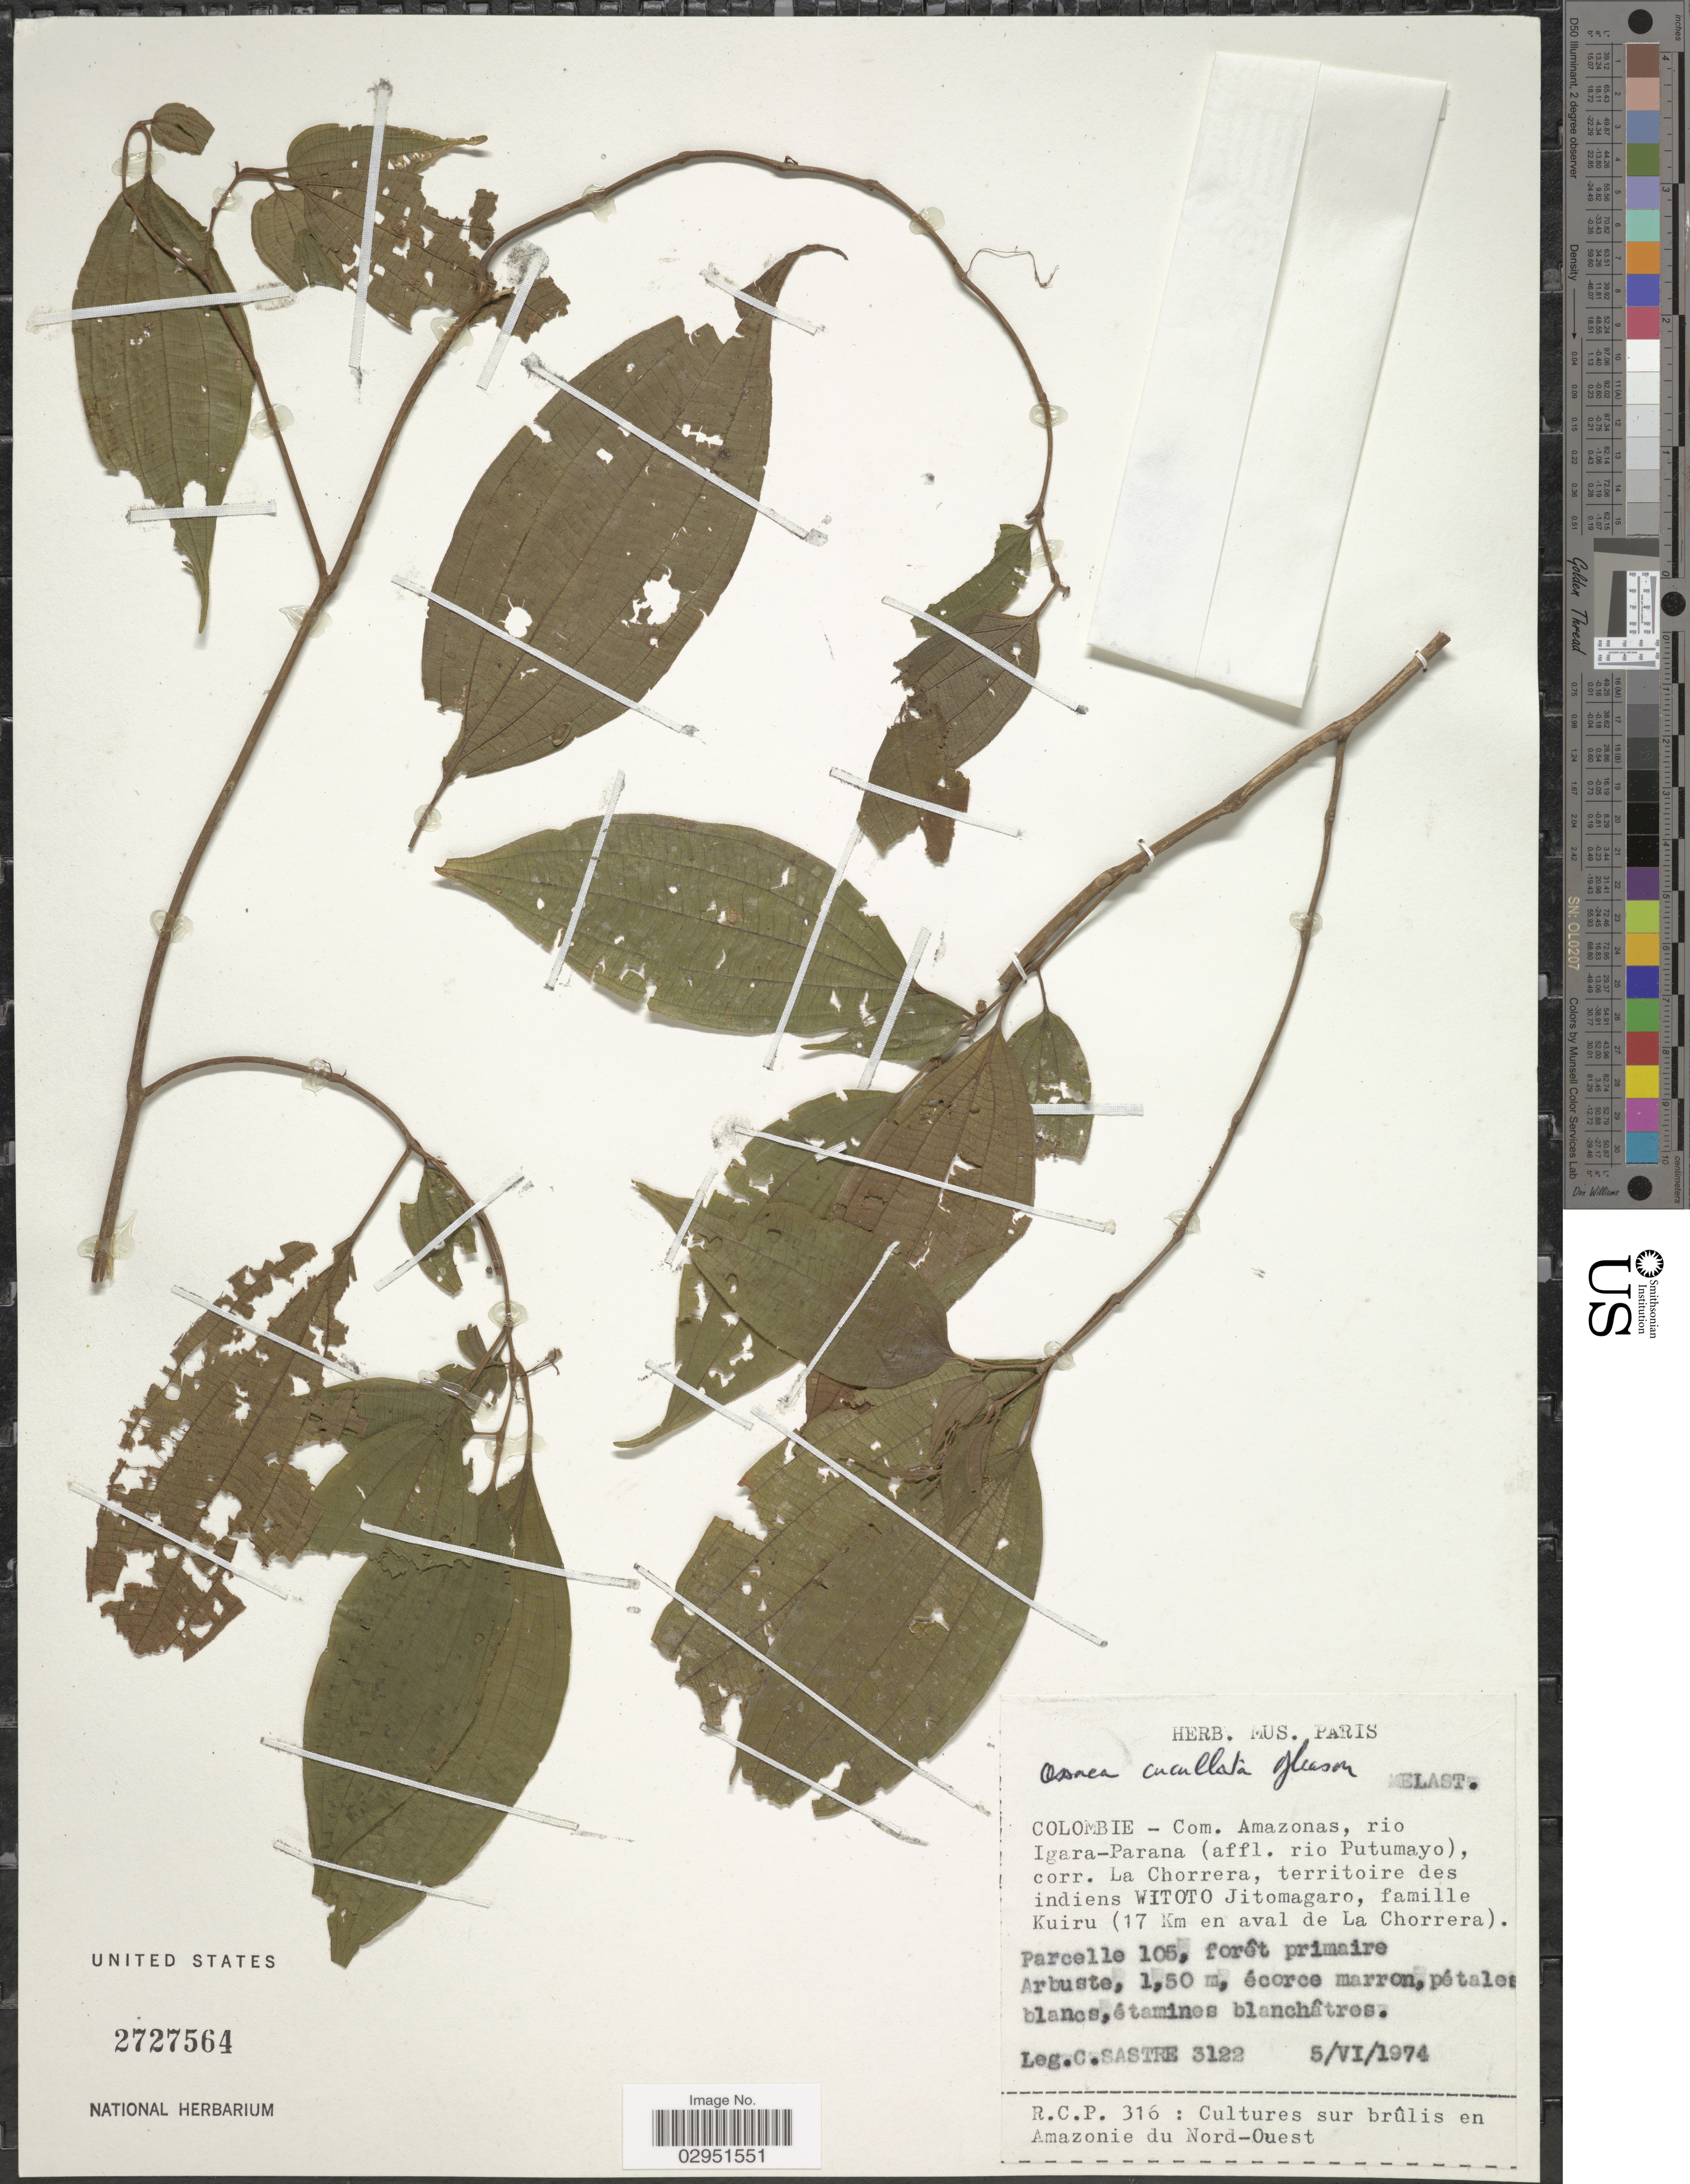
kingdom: Plantae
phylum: Tracheophyta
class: Magnoliopsida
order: Myrtales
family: Melastomataceae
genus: Ossaea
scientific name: Ossaea cucullata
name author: Gleason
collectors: C. Sastre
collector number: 3122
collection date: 1974-06-05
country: Colombia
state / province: Amazônas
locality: Com. Amazonas, rio Igara-Parana (affl. rio Putumayo), corr. La Chorrera, territoire des indiens Witoto Jitomagaro, famille Kuiru (17 Km en aval de La Chorrera). Parcelle 105.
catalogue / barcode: US 2727564